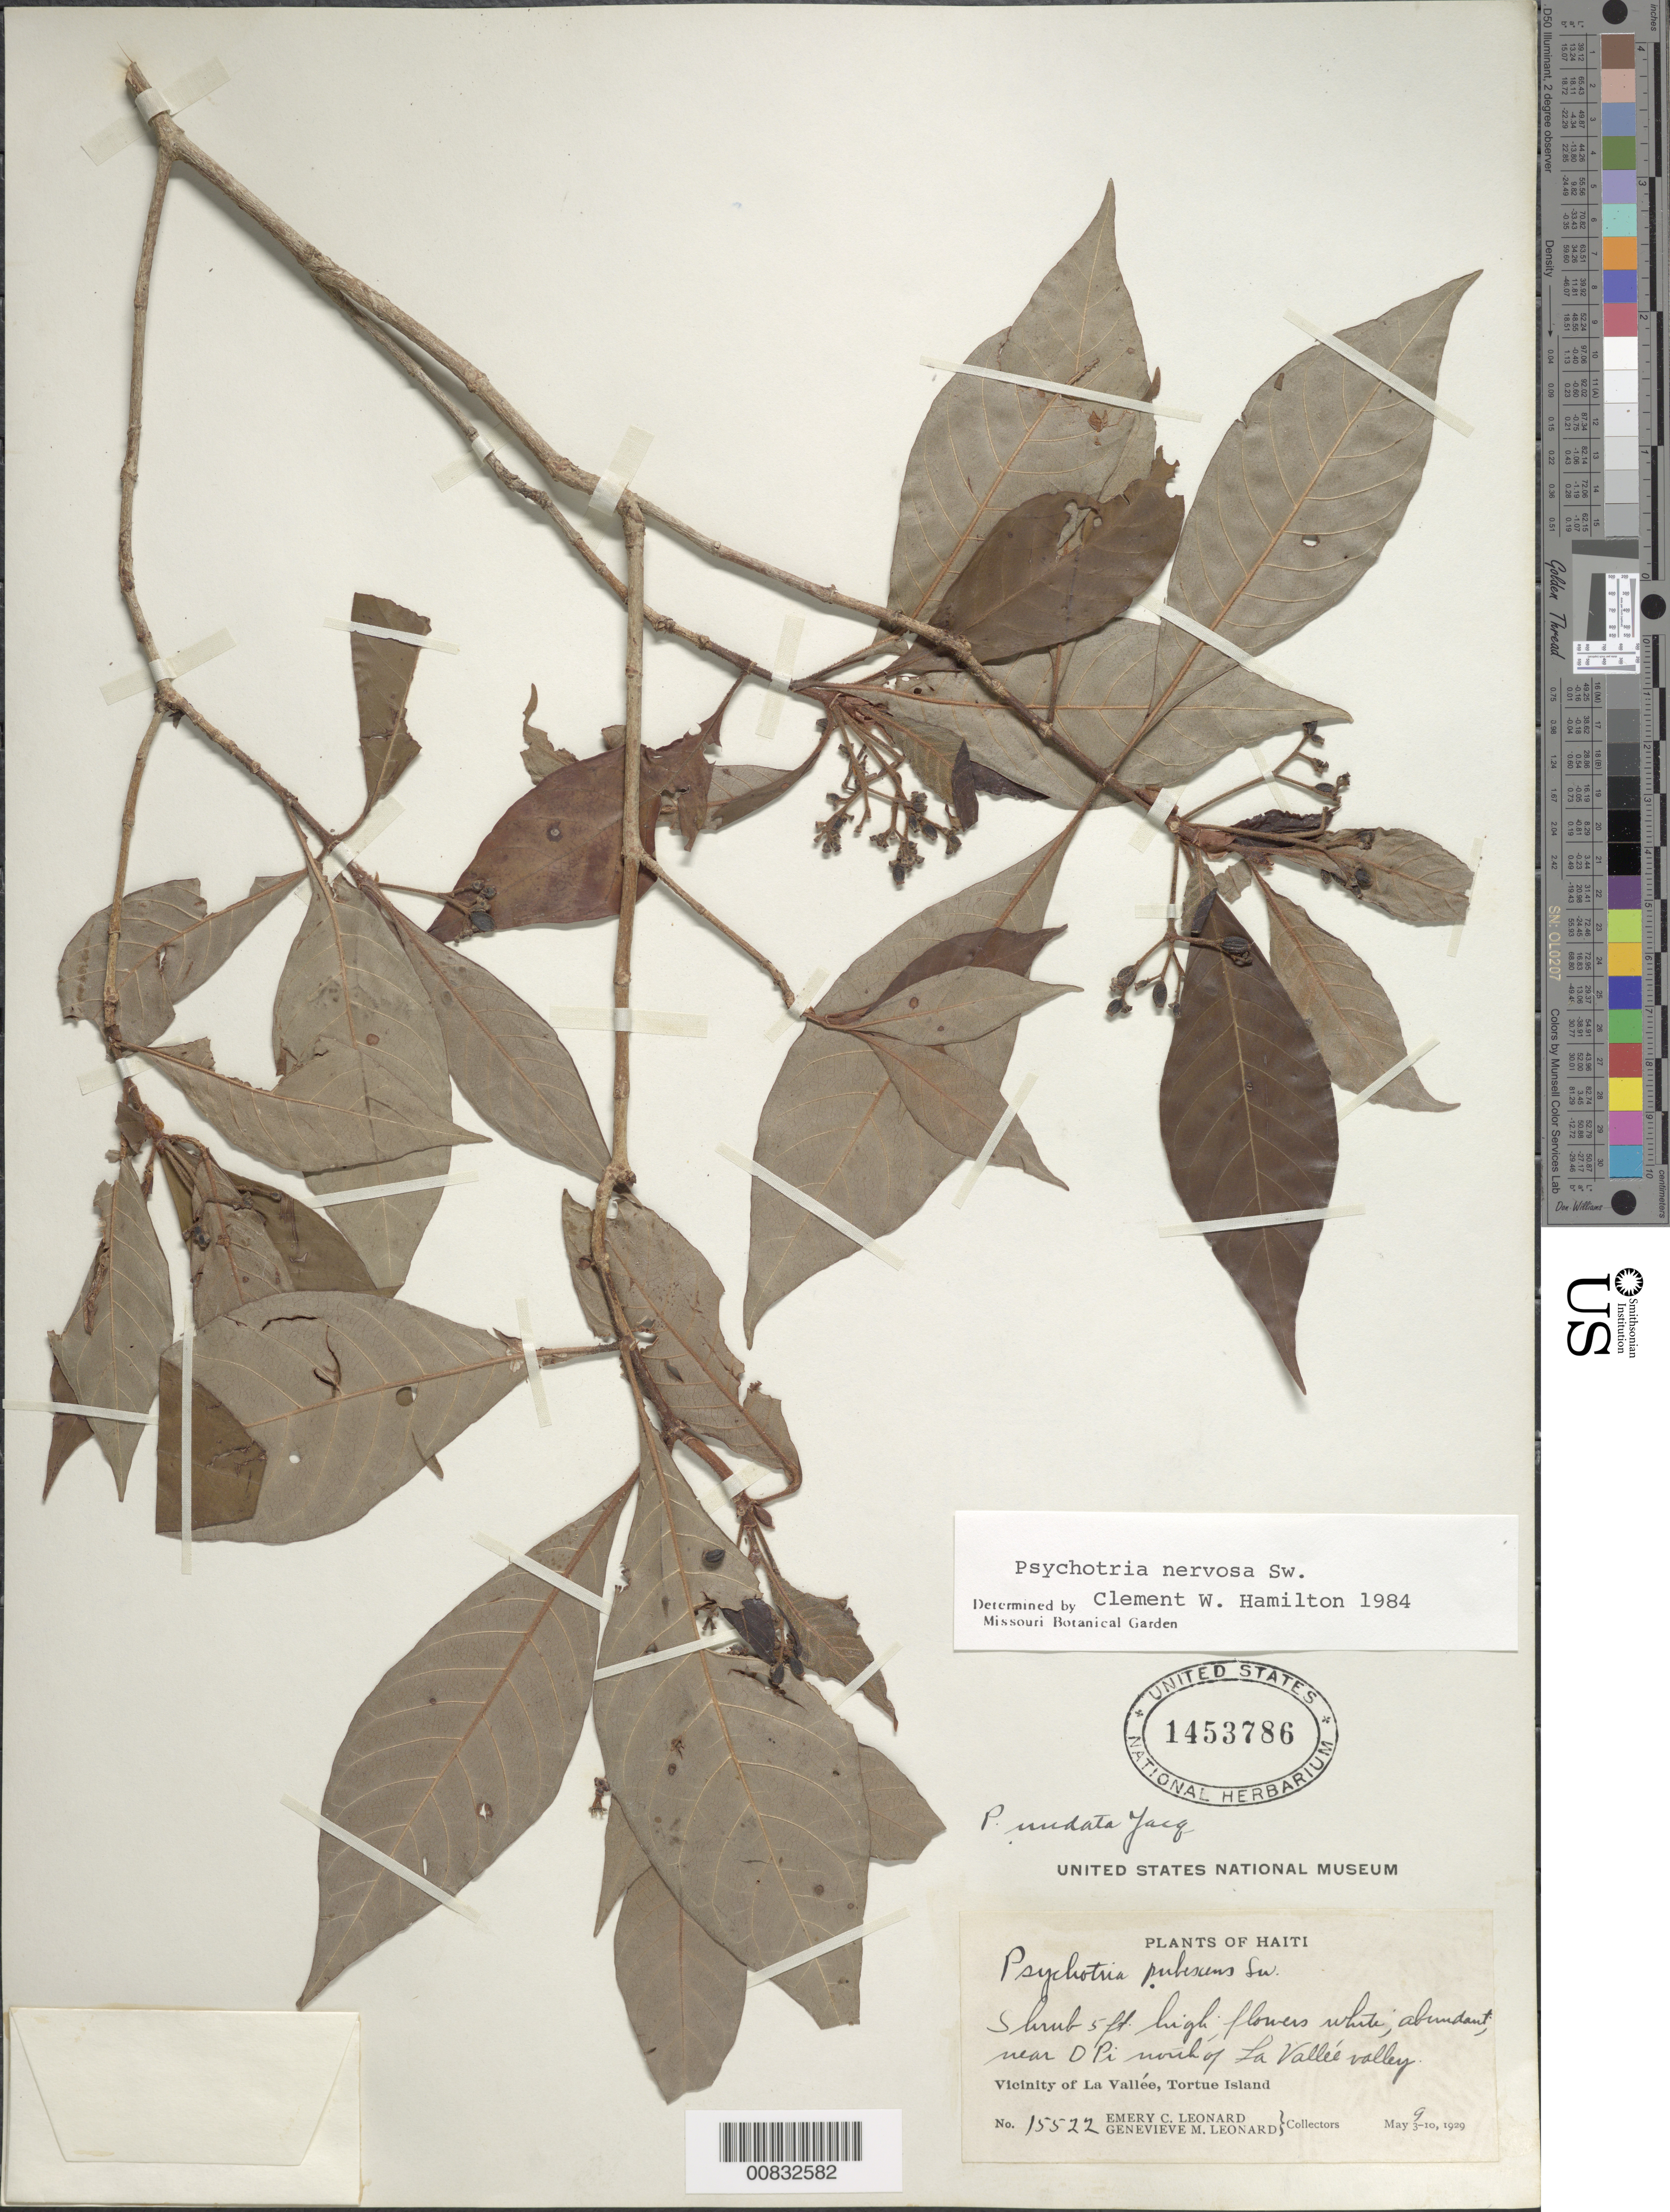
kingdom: Plantae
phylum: Tracheophyta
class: Magnoliopsida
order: Gentianales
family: Rubiaceae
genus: Psychotria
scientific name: Psychotria nervosa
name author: Sw.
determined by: Hamilton, C. W.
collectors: E. C. Leonard & G. M. Leonard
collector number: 15522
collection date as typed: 09 May 1929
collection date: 1929-05-09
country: Haiti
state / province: Nord-Ouest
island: Île de la Tortue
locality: Vicinity of La Vallée, near D Pi, N of La Vallée valley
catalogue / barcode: US 1453786